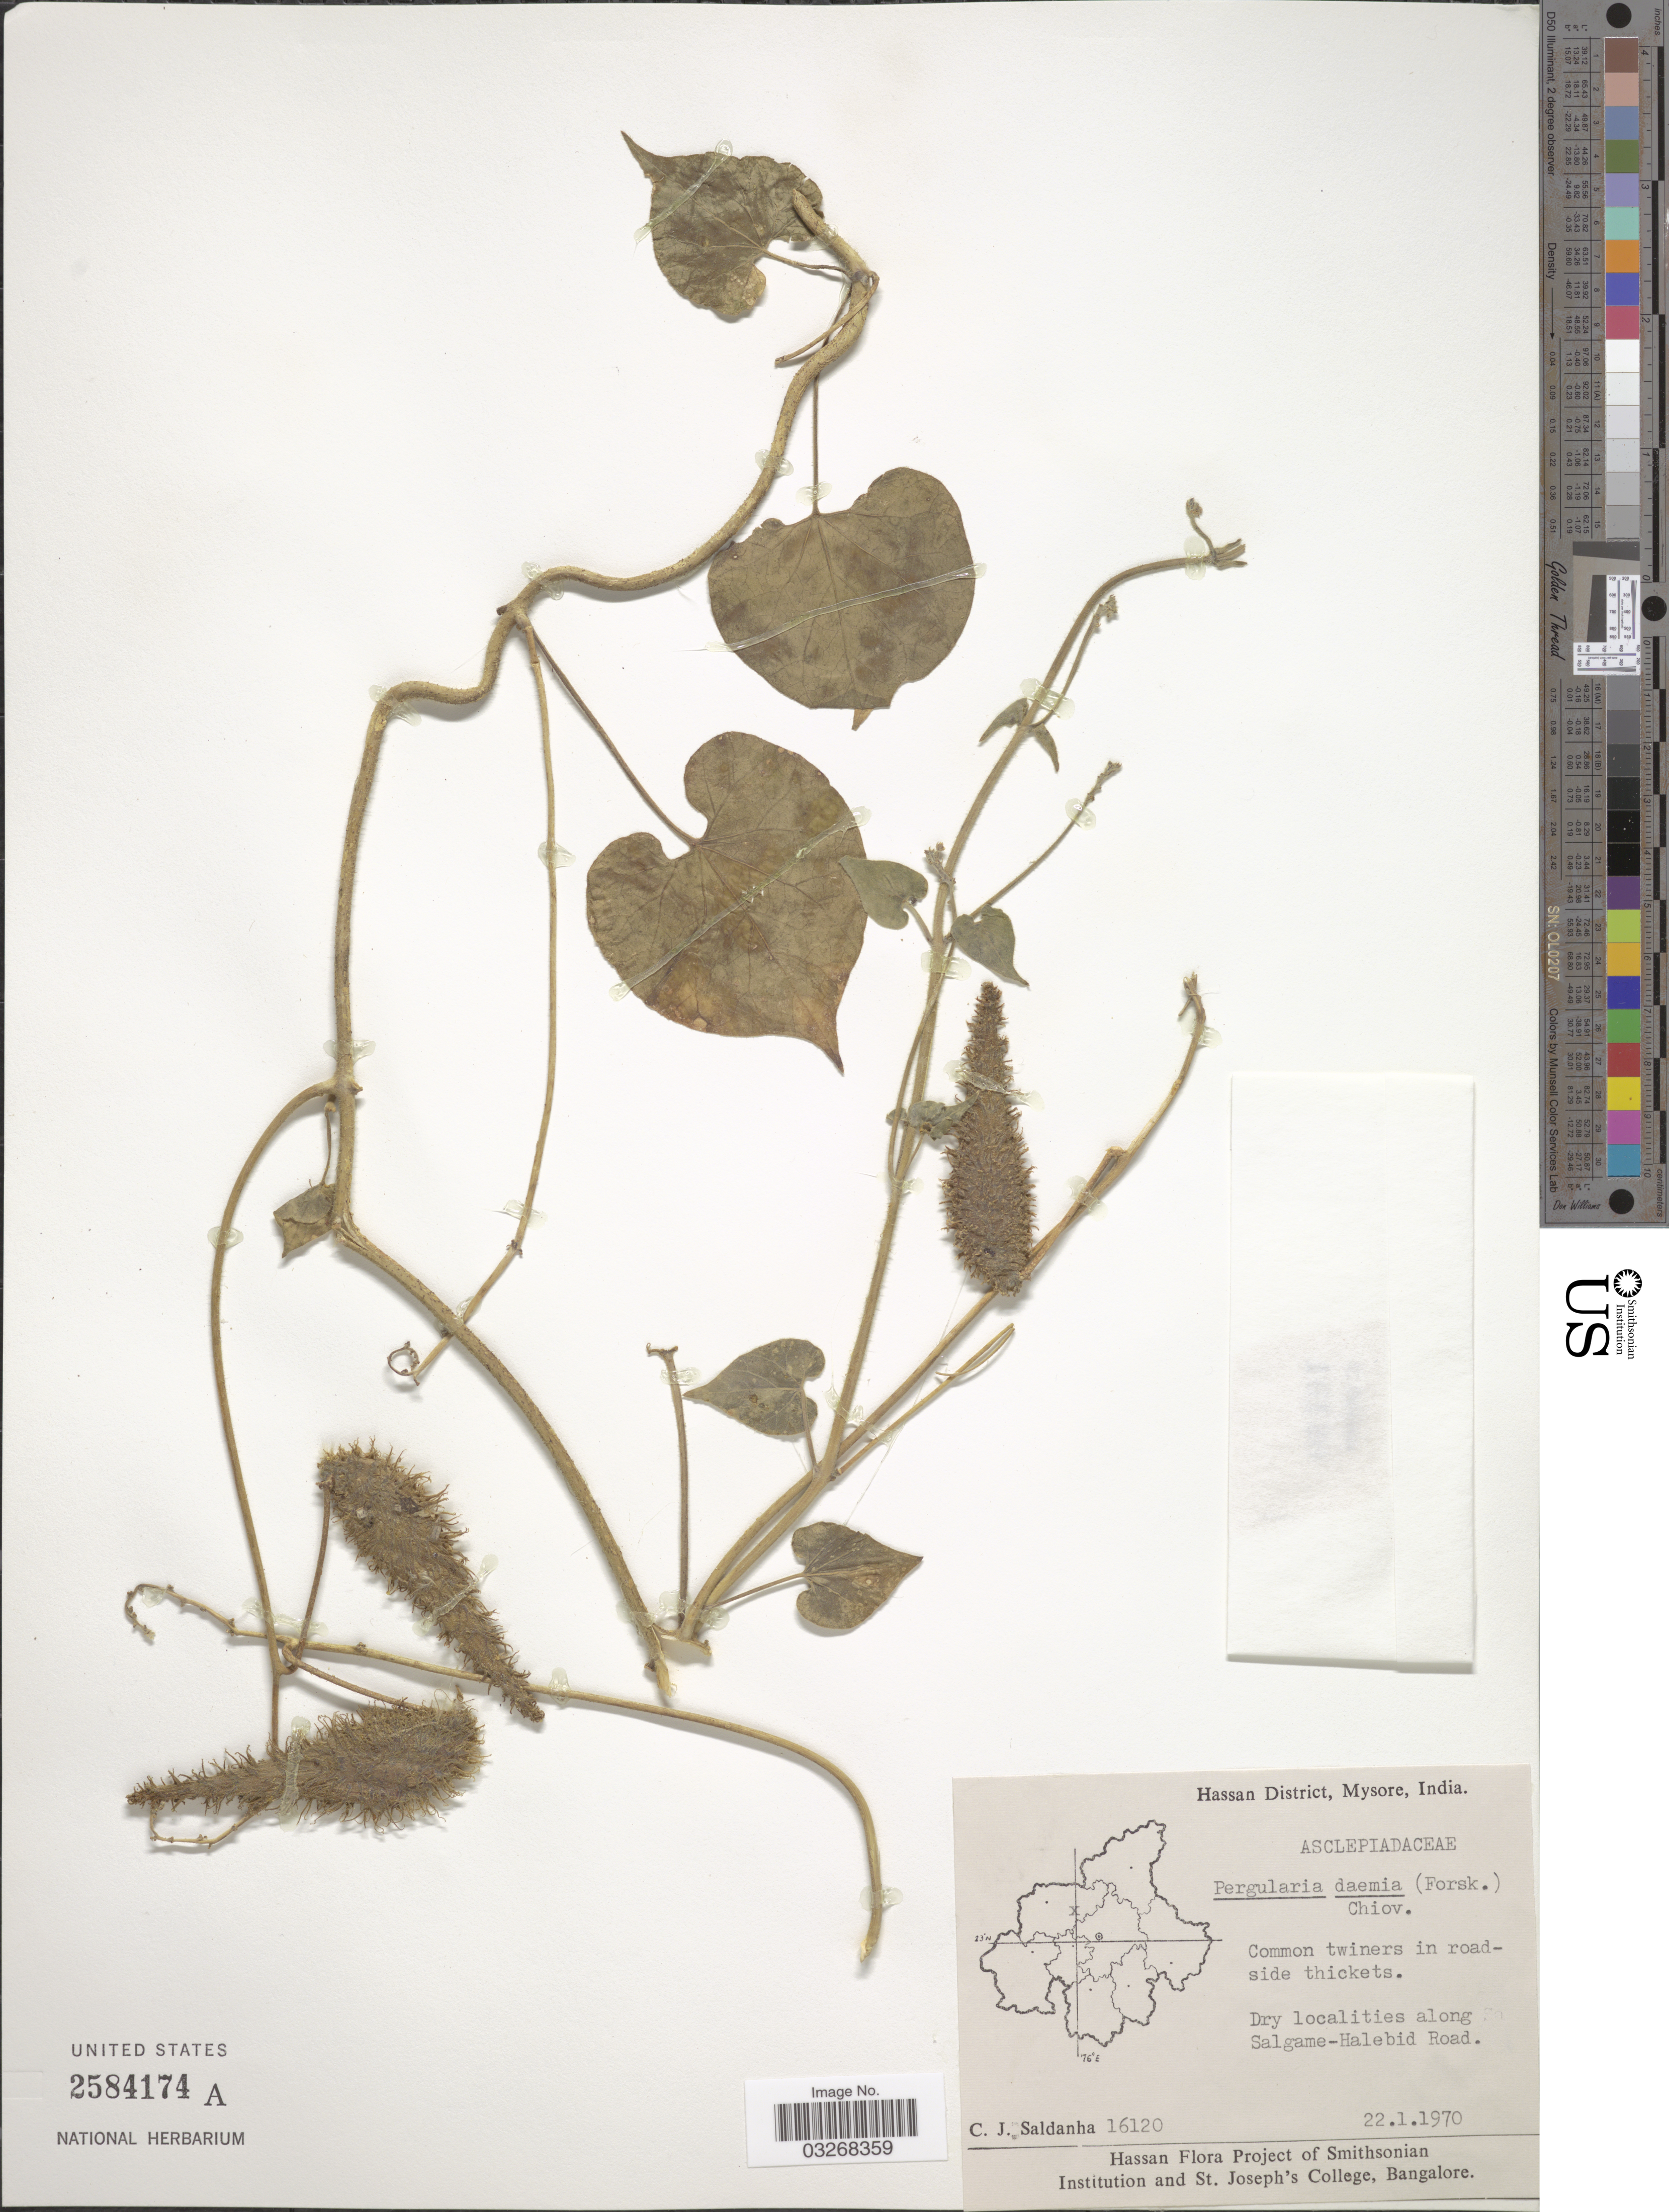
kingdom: Plantae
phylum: Tracheophyta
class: Magnoliopsida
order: Gentianales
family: Apocynaceae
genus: Pergularia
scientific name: Pergularia daemia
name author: (Forssk.) Chiov.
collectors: C. J. Saldanha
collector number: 16120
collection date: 1970-01-22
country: India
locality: Hassan District, Mysore. Along Salgame-Halebid Road.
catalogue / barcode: US 2584174A